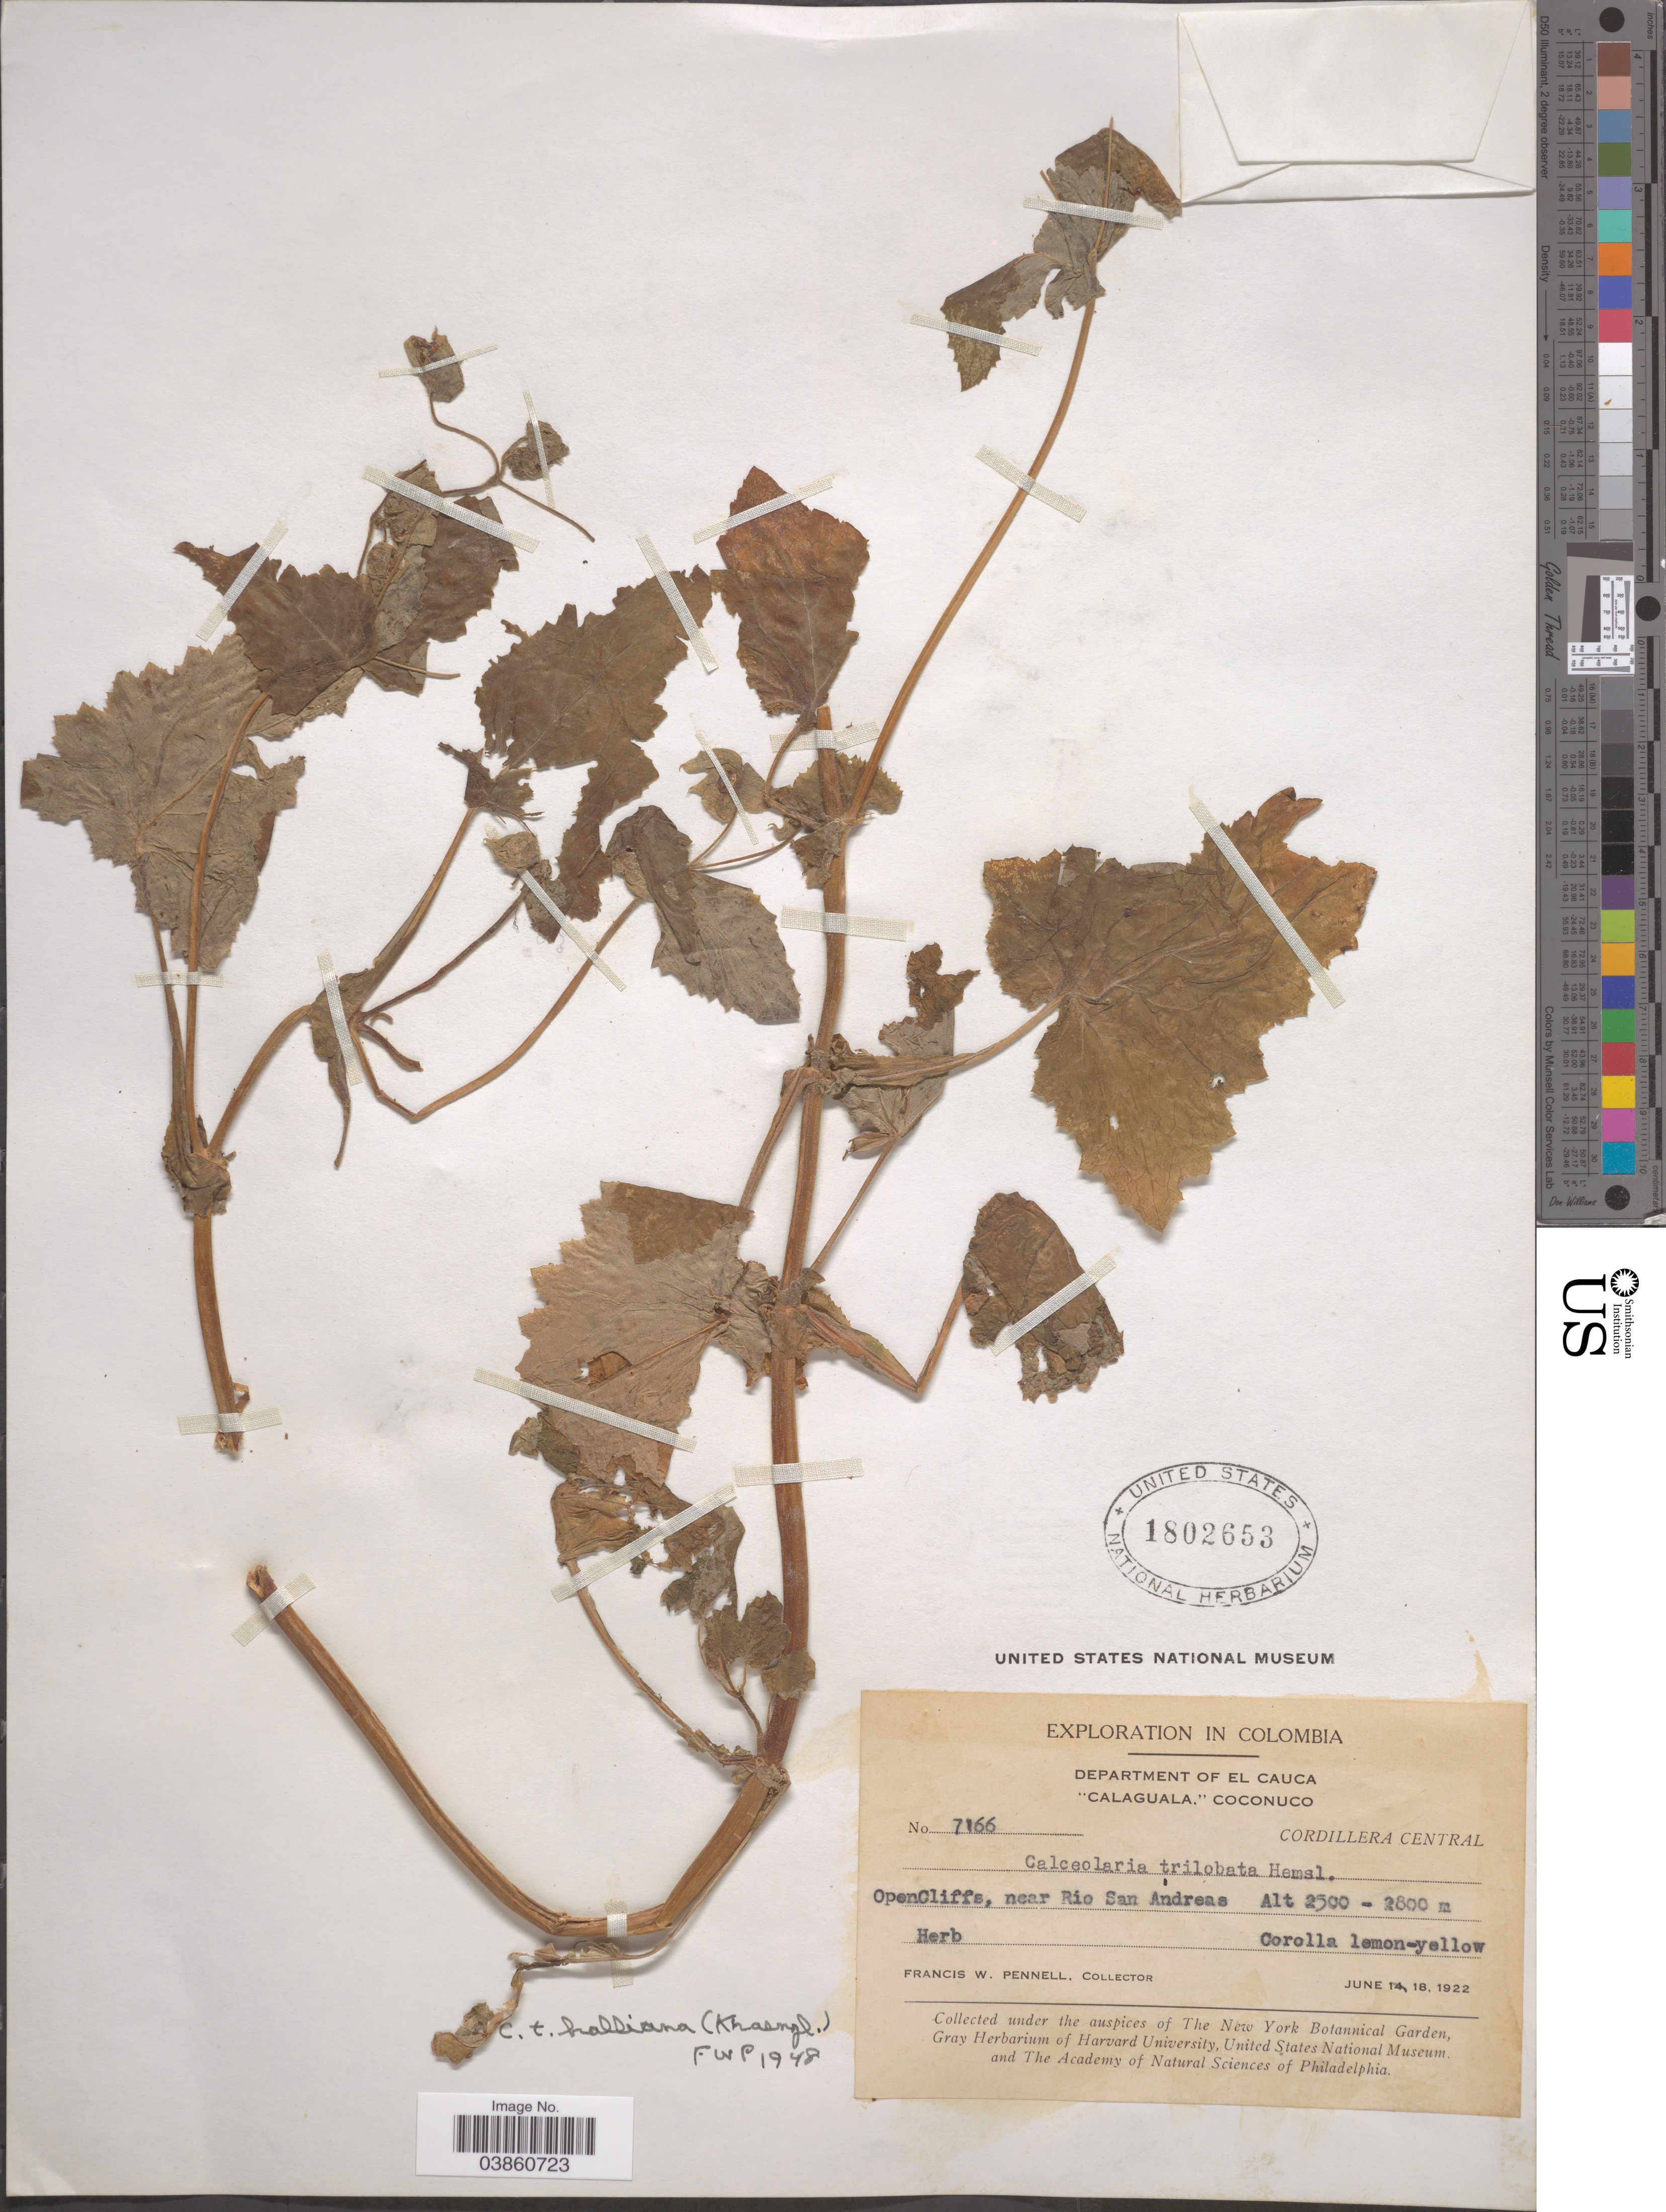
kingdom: Plantae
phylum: Tracheophyta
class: Magnoliopsida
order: Lamiales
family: Calceolariaceae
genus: Calceolaria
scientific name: Calceolaria trilobata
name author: Hemsl.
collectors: E. P. Killip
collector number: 7166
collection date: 1922-06-18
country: Colombia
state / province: Cauca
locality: Department of El Cauca. "Calaguala,"Coconuco. Cordillera Central. OpenCliffs, near Rio San Andreas.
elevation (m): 2500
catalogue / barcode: US 1802653